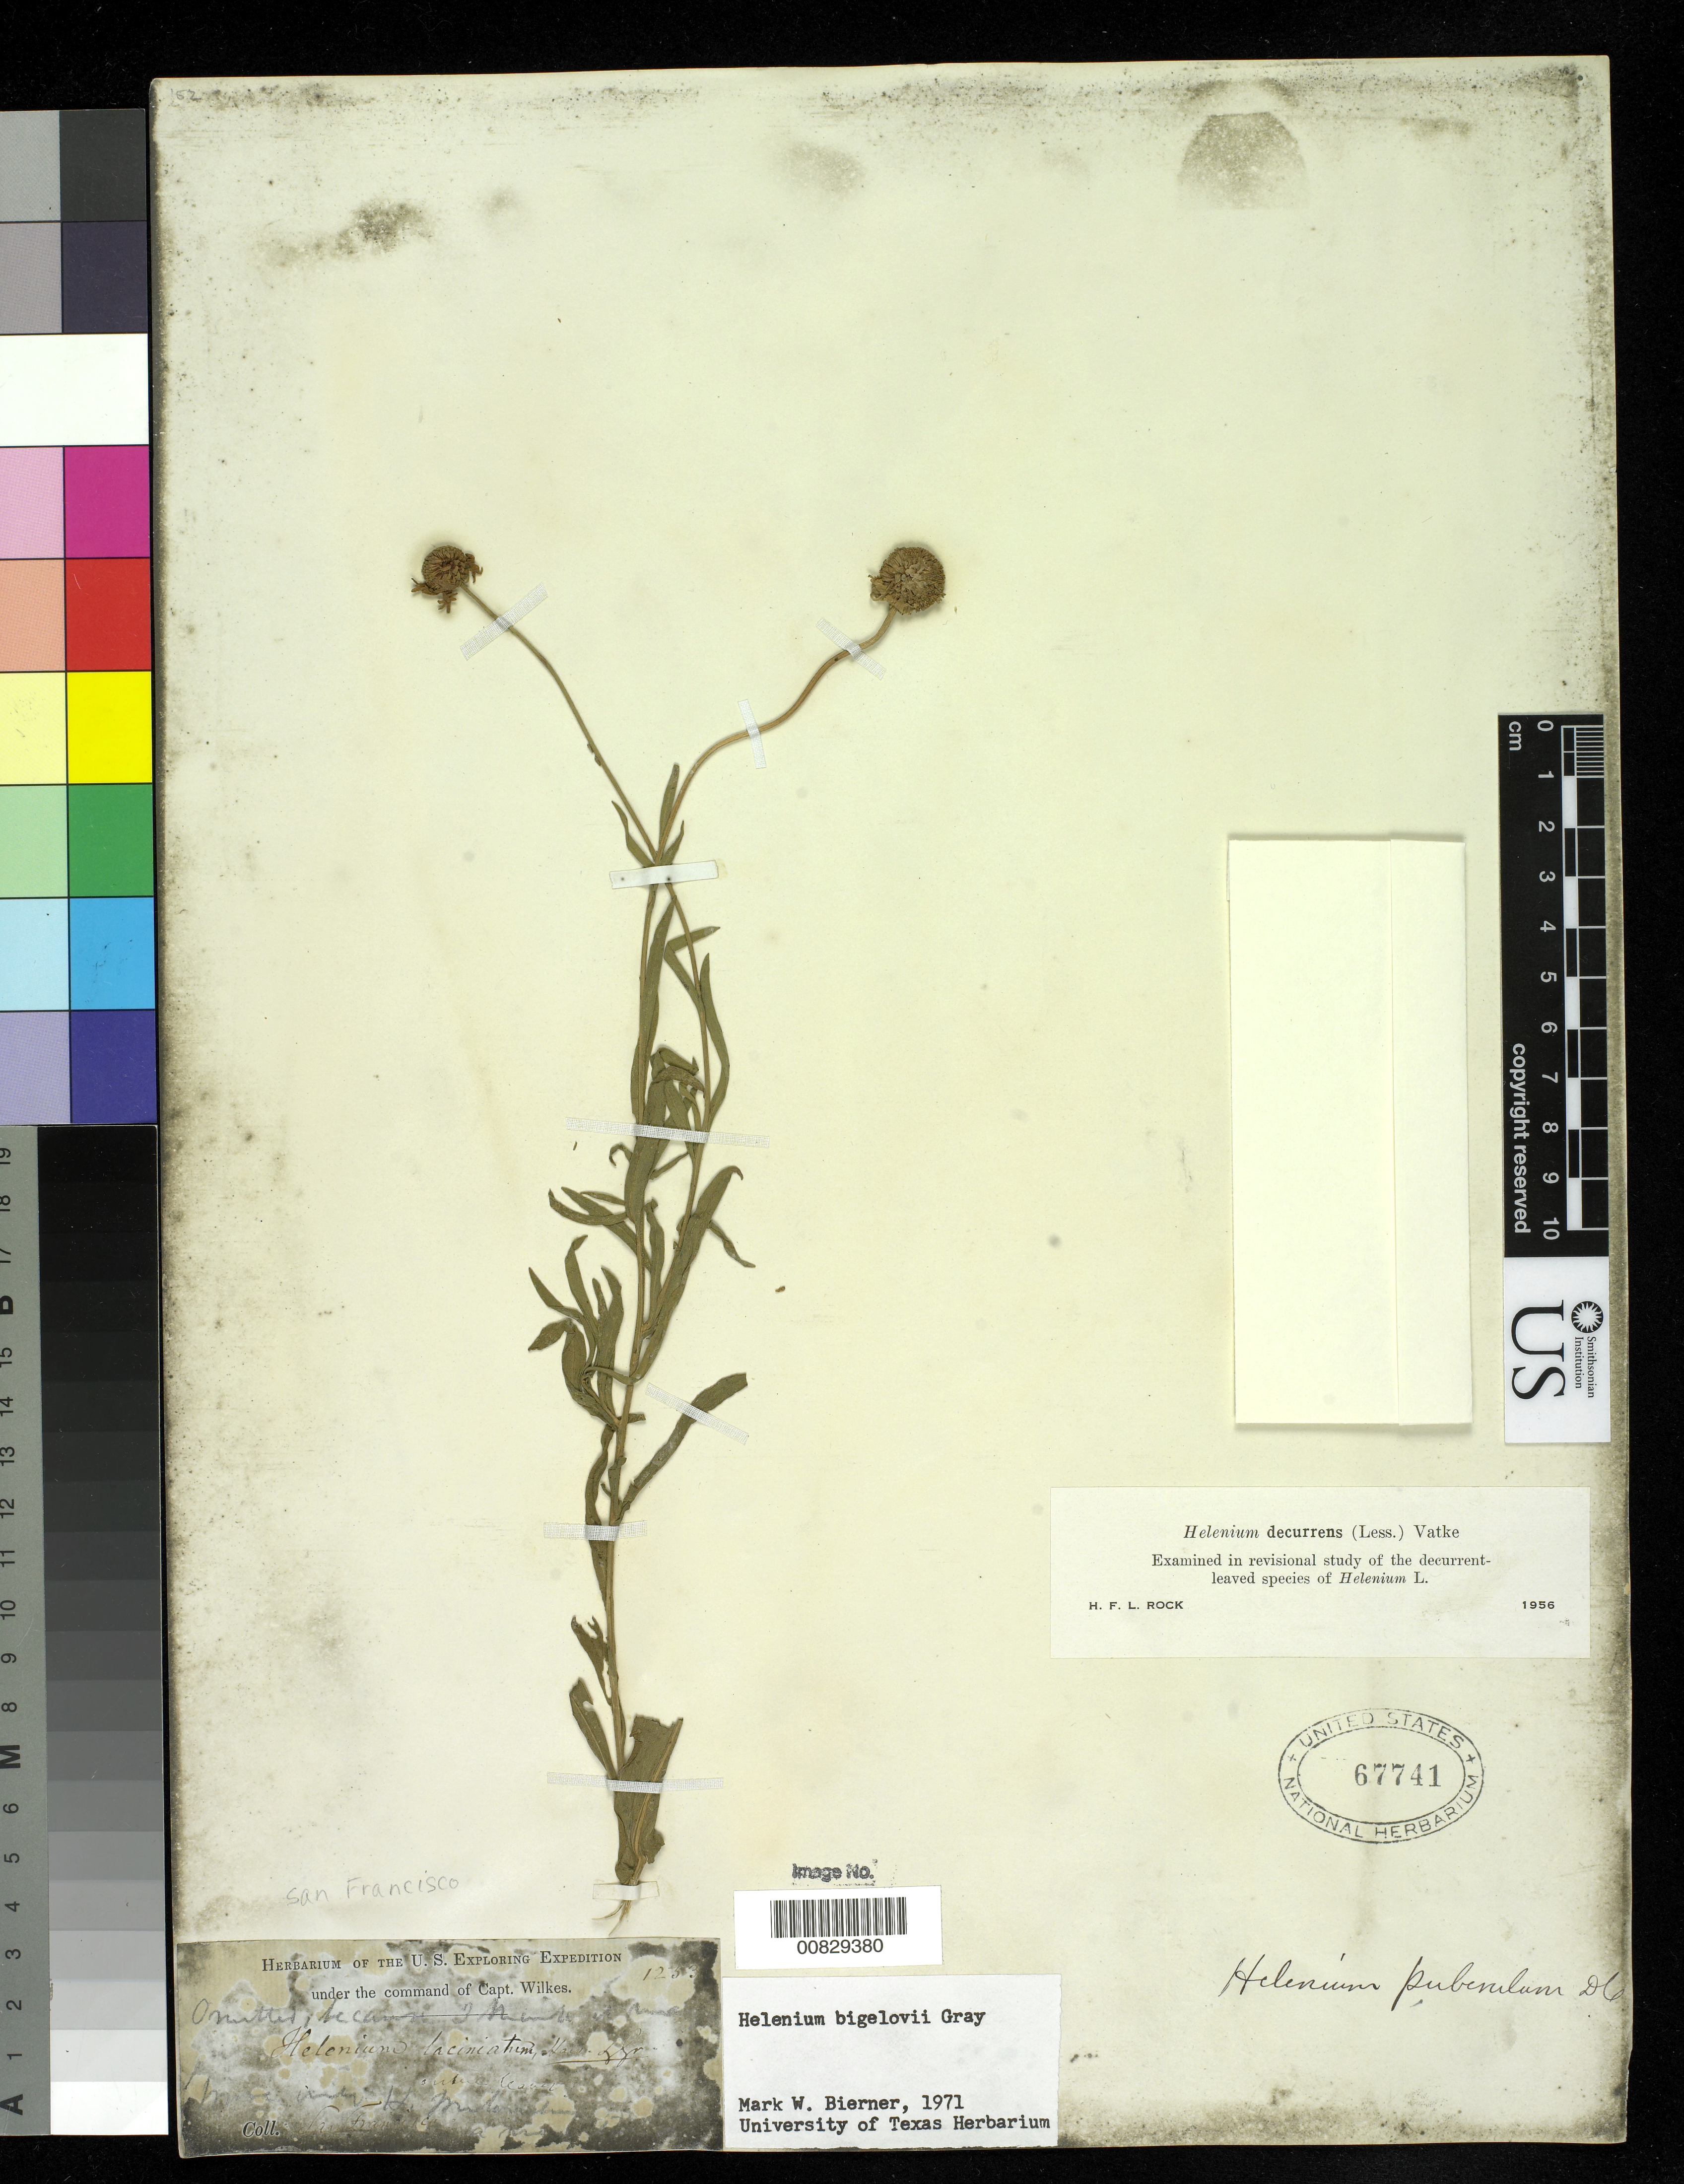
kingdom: Plantae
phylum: Tracheophyta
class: Magnoliopsida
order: Asterales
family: Asteraceae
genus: Helenium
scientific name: Helenium bigelovii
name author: A. Gray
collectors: Wilkes Explor. Exped.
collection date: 1838/1842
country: United States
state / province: California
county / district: San Francisco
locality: San Francisco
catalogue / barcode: US 67741